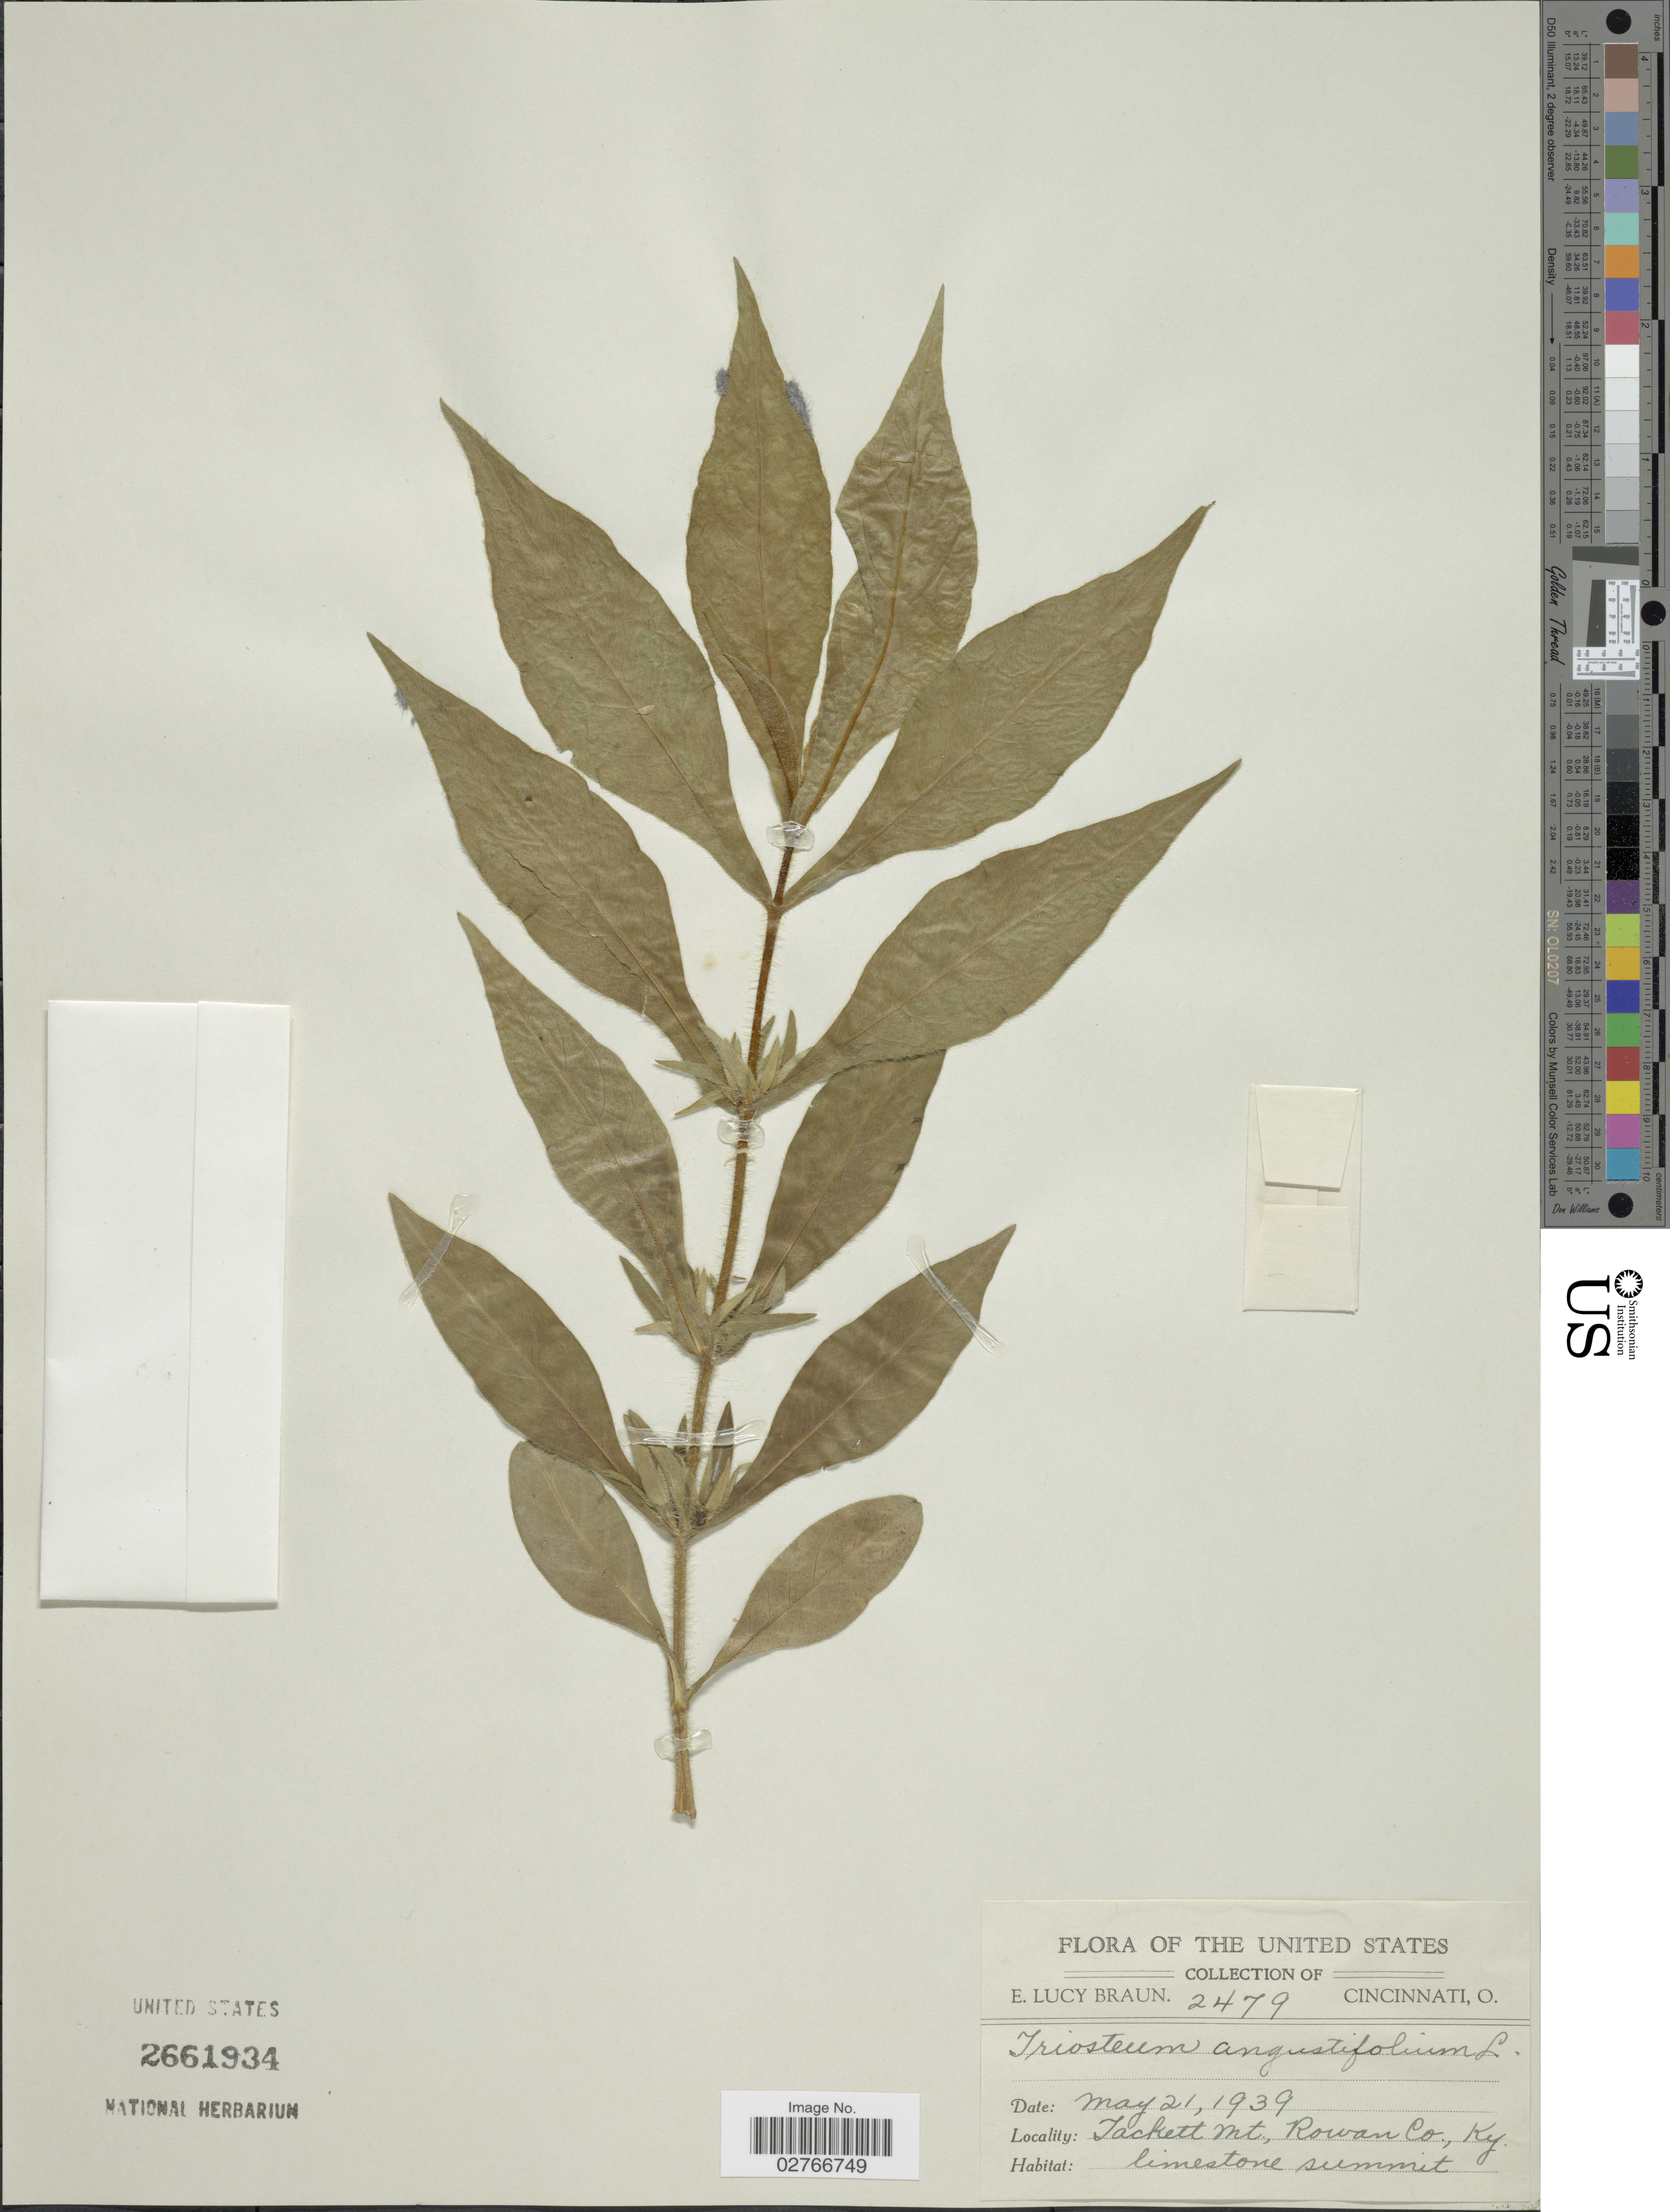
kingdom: Plantae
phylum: Tracheophyta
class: Magnoliopsida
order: Dipsacales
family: Caprifoliaceae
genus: Triosteum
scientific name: Triosteum angustifolium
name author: L.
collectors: E. L. Braun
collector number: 2479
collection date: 1939-05-21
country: United States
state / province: Kentucky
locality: Tackett Mt., Rowan Co.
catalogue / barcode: US 2661934